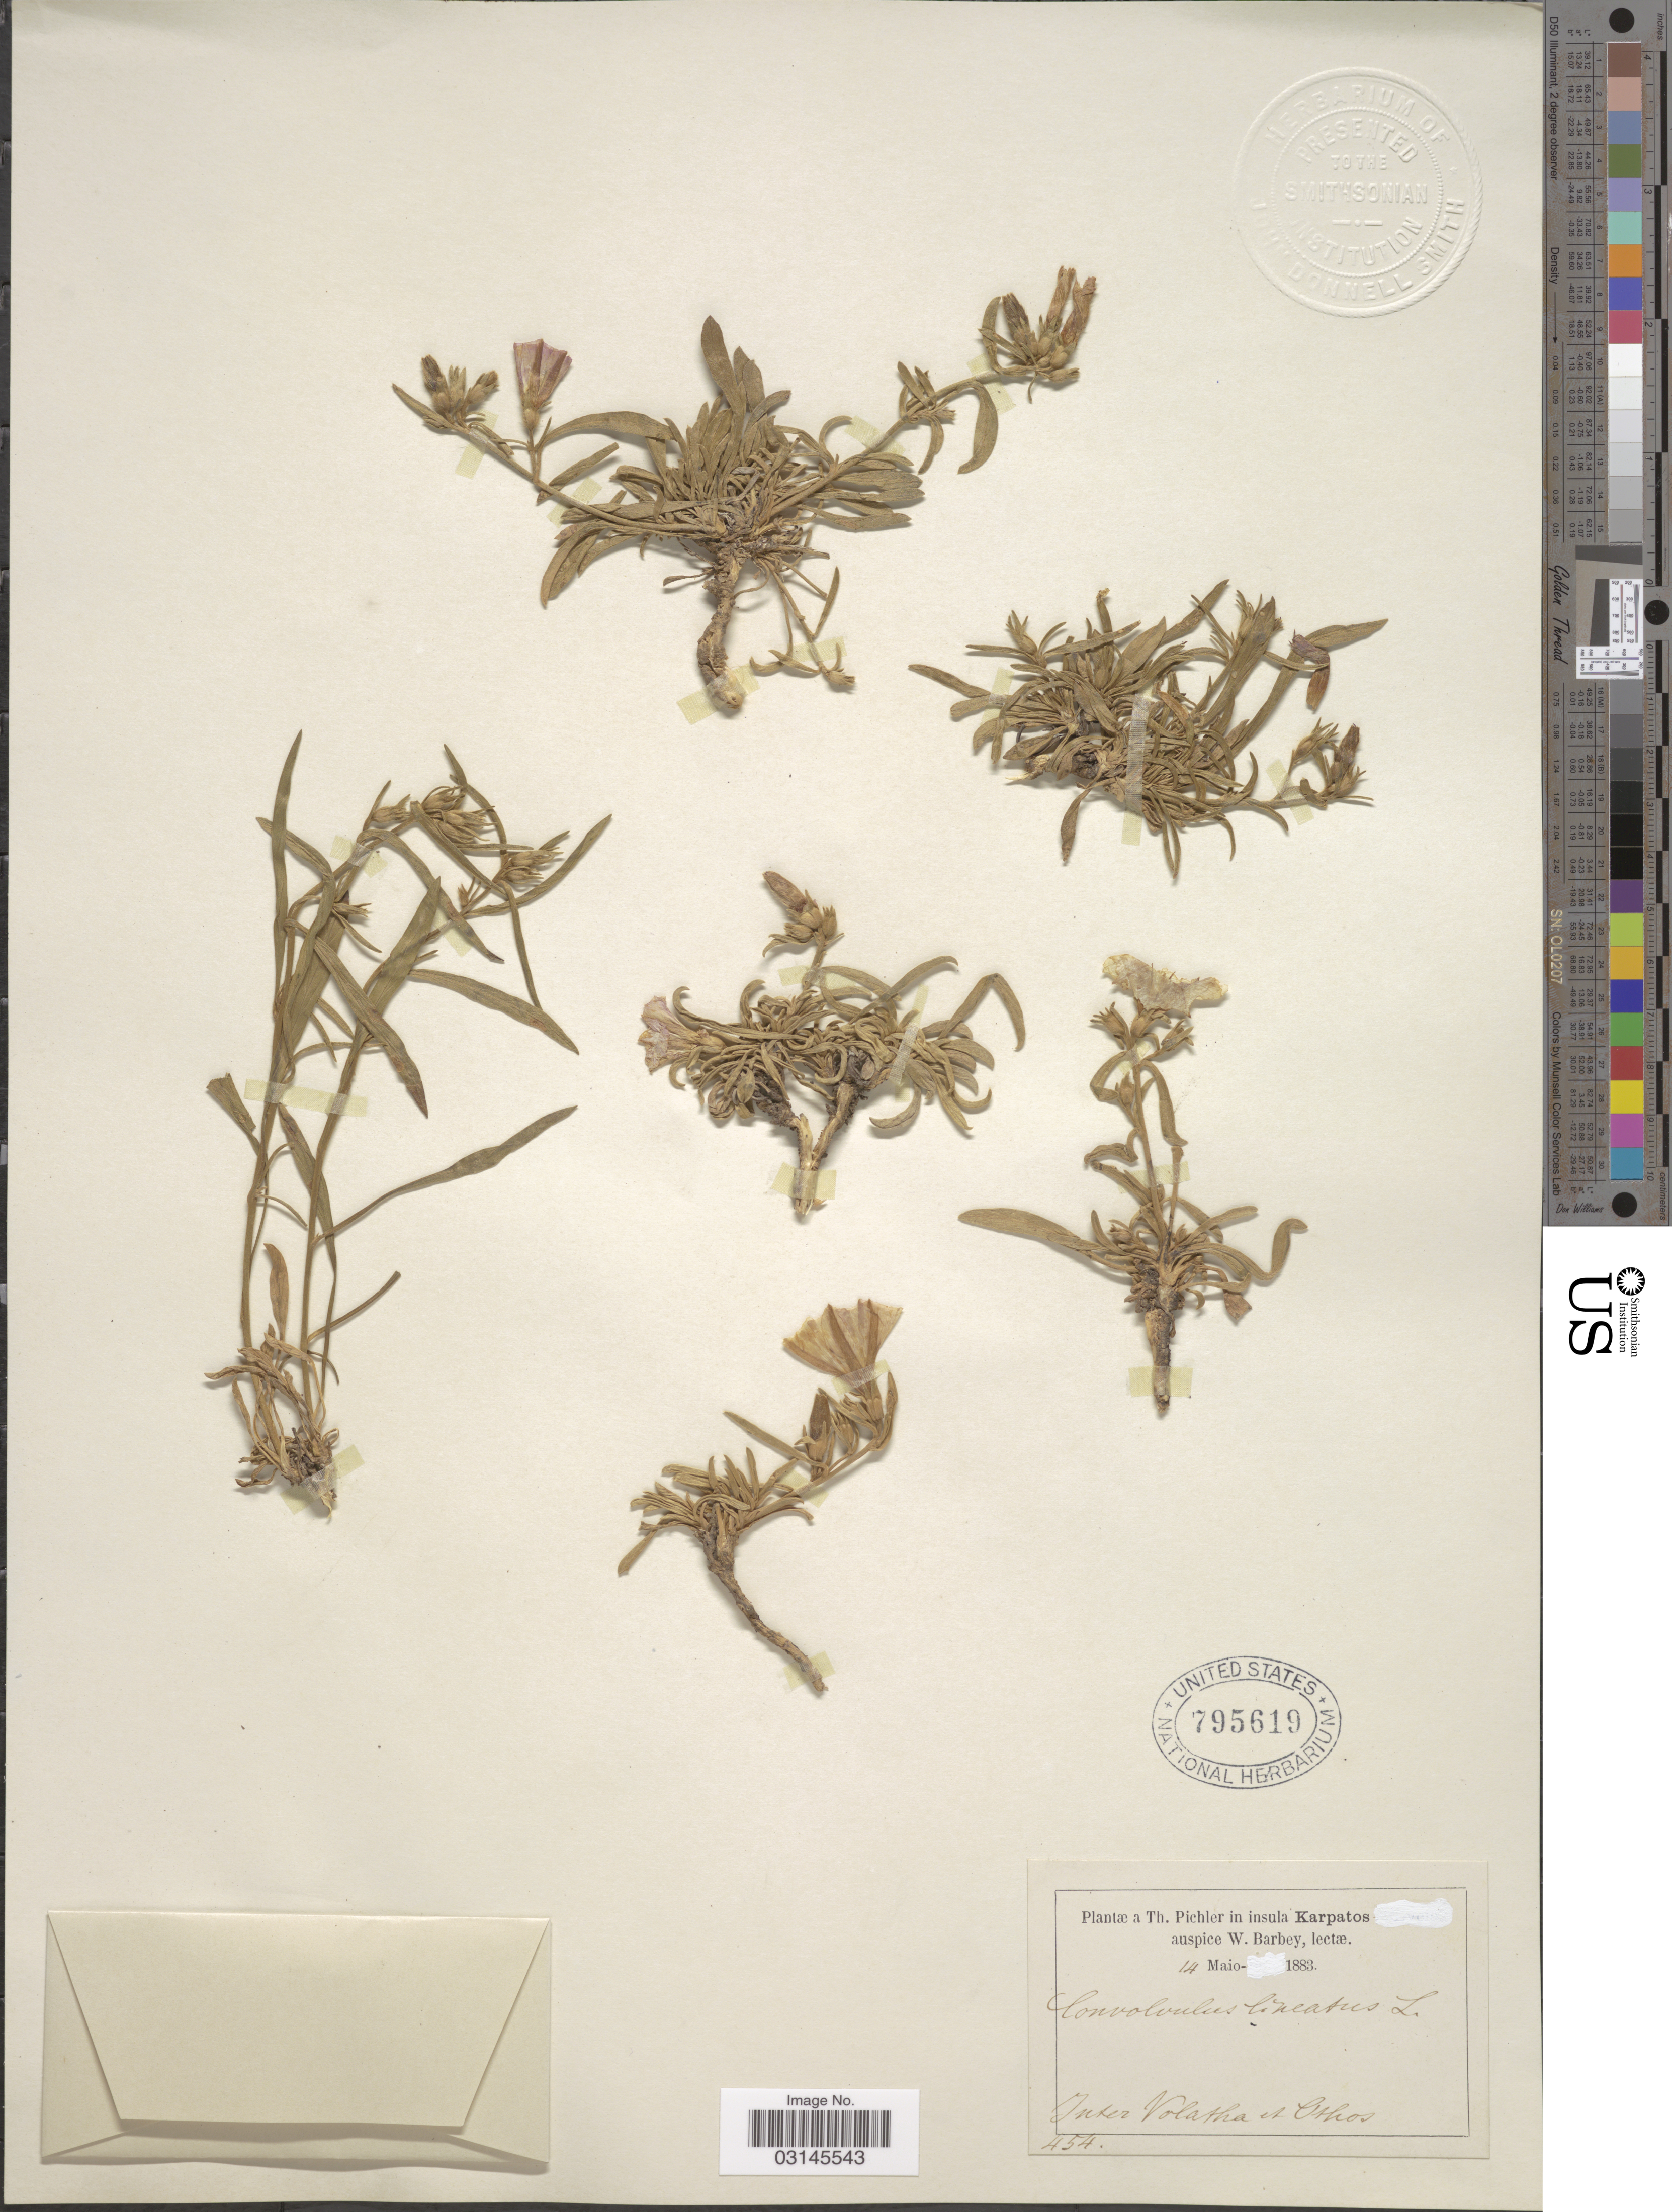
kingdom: Plantae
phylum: Tracheophyta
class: Magnoliopsida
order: Solanales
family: Convolvulaceae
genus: Convolvulus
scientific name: Convolvulus lineatus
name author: L.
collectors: T. Pichler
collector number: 454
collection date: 1883-05-14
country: Greece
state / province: South Aegean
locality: Insula Karpatos. Inter Volatha et Othos.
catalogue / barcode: US 795619